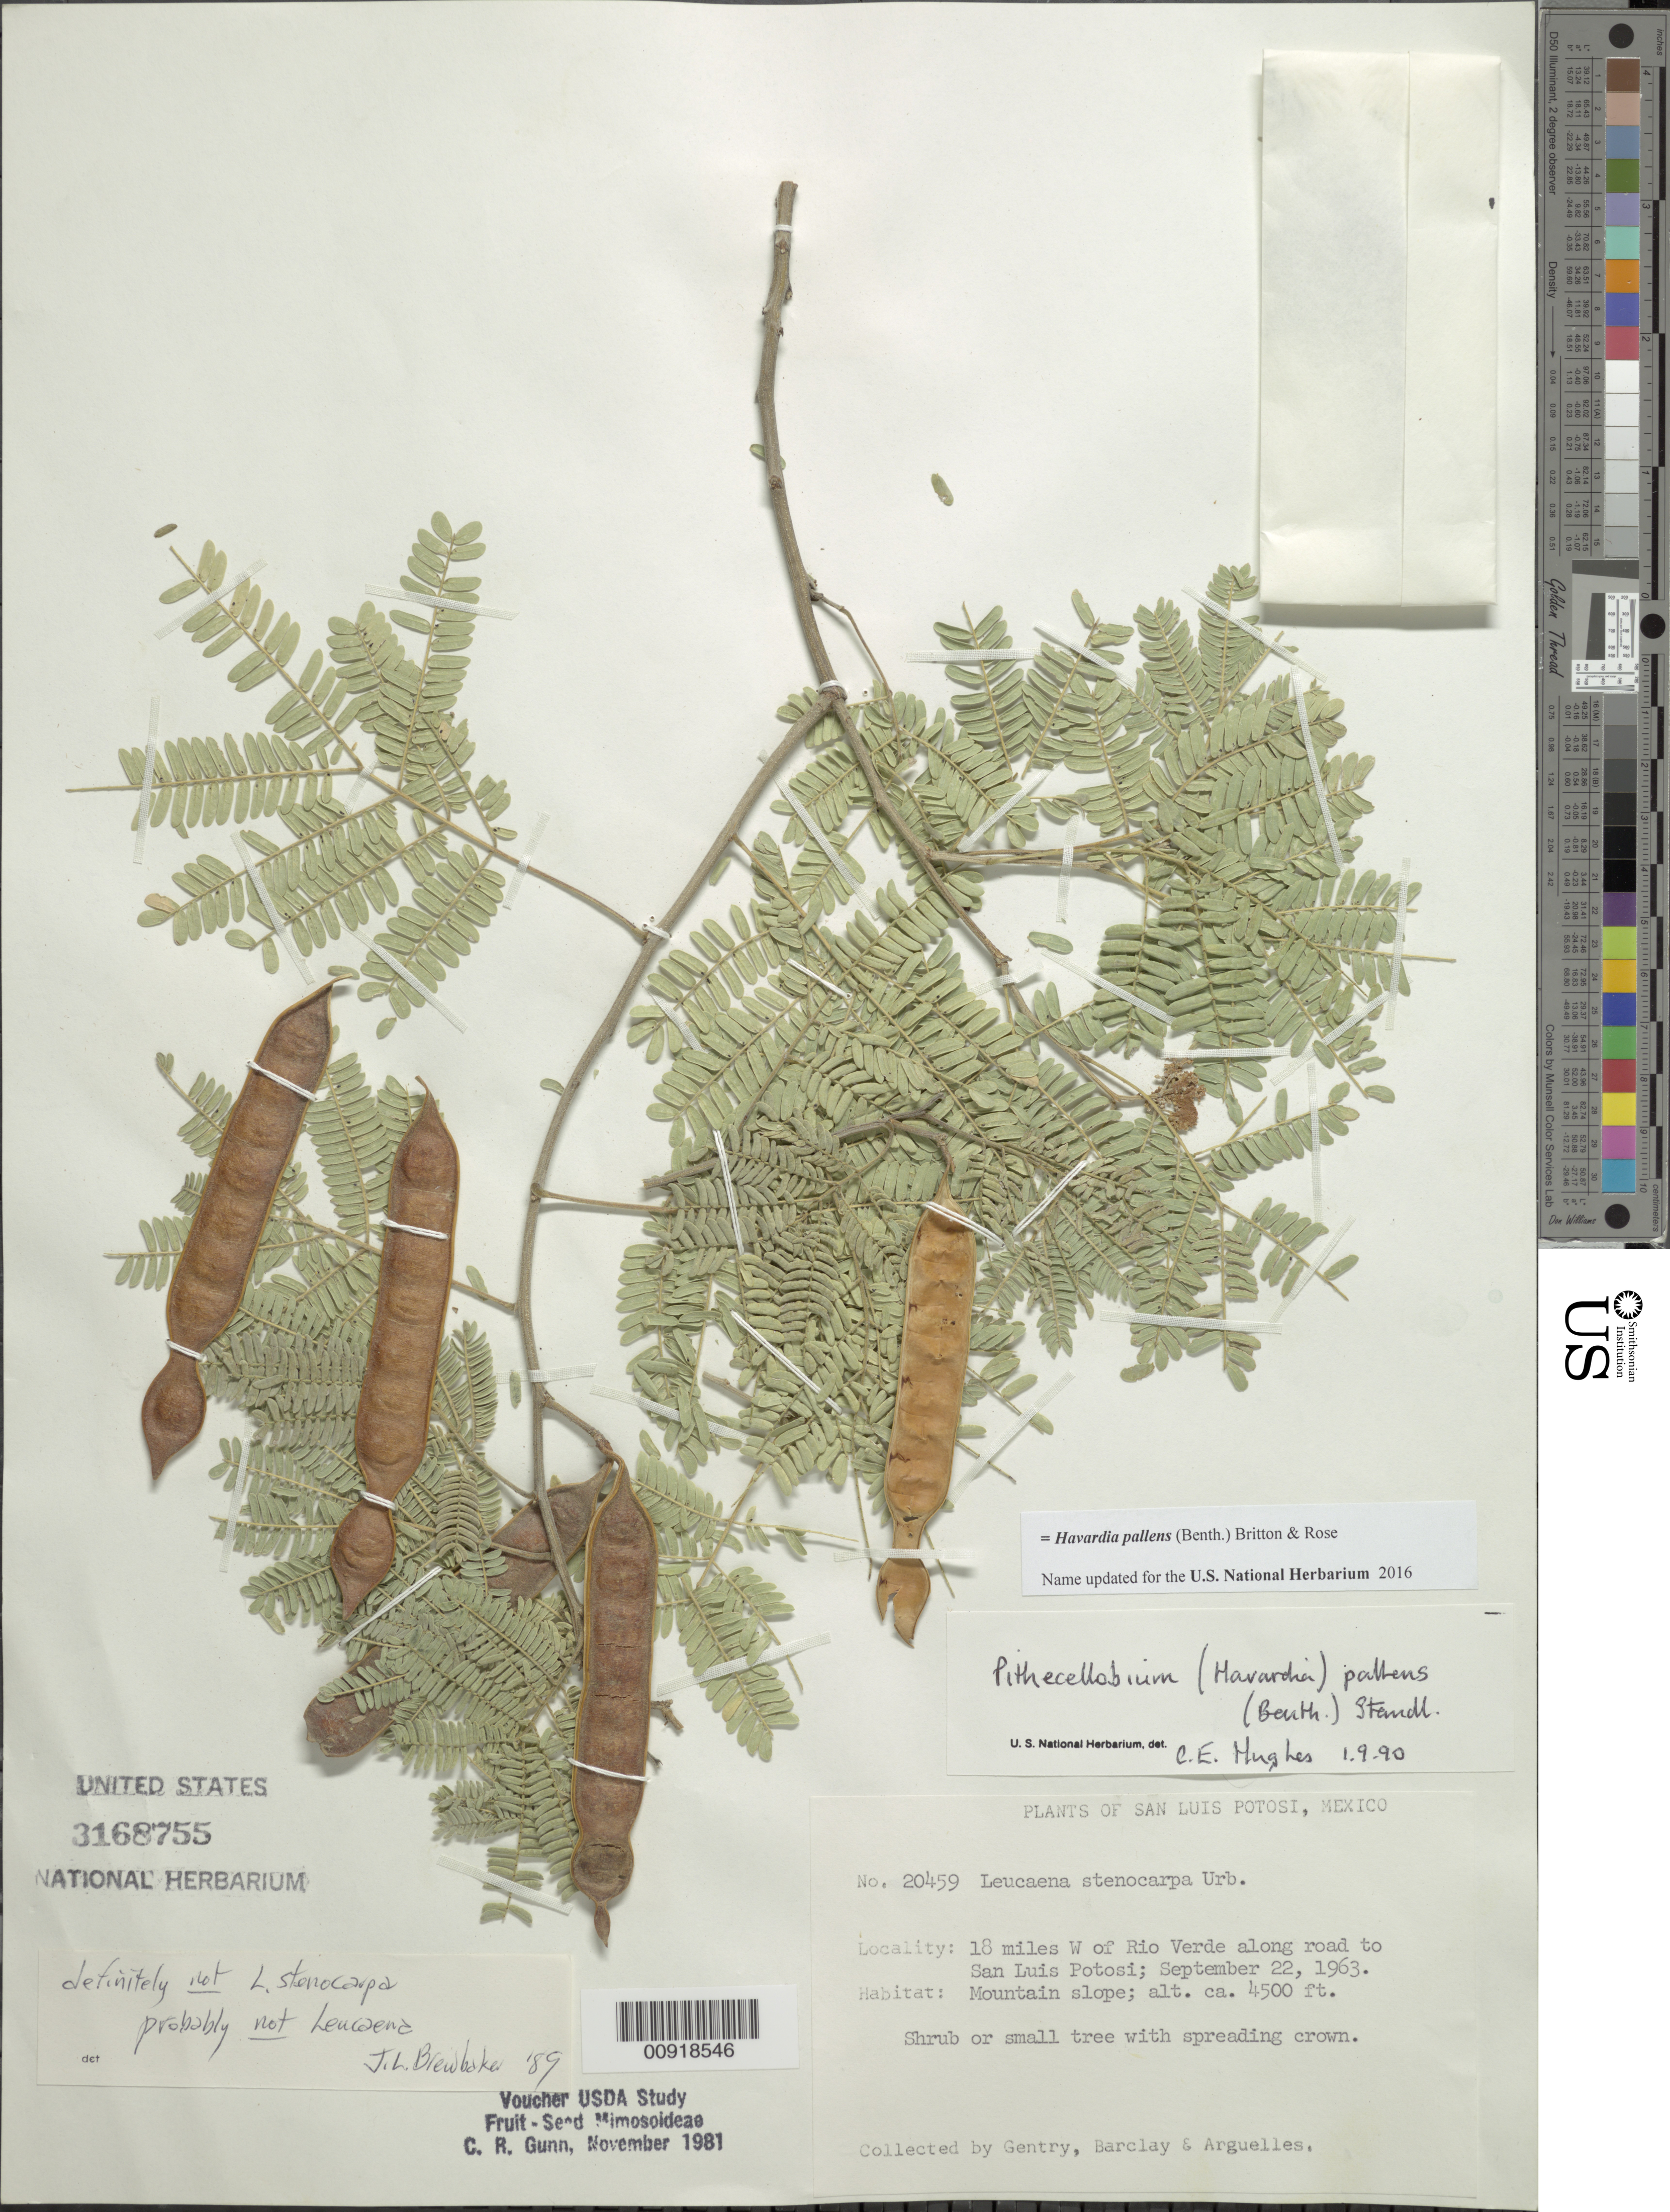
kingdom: Plantae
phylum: Tracheophyta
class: Magnoliopsida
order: Fabales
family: Fabaceae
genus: Havardia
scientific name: Havardia pallens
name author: (Benth.) Britton & Rose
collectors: Gentry, --, -- Barclay & Arguelles, --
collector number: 20459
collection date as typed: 22 Sep 1963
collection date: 1963-09-22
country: Mexico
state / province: San Luis Potosí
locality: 18 miles W of Río Verde along road to San Luis Potosí.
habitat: Mountain slope.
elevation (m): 1372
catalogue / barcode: US 3168755